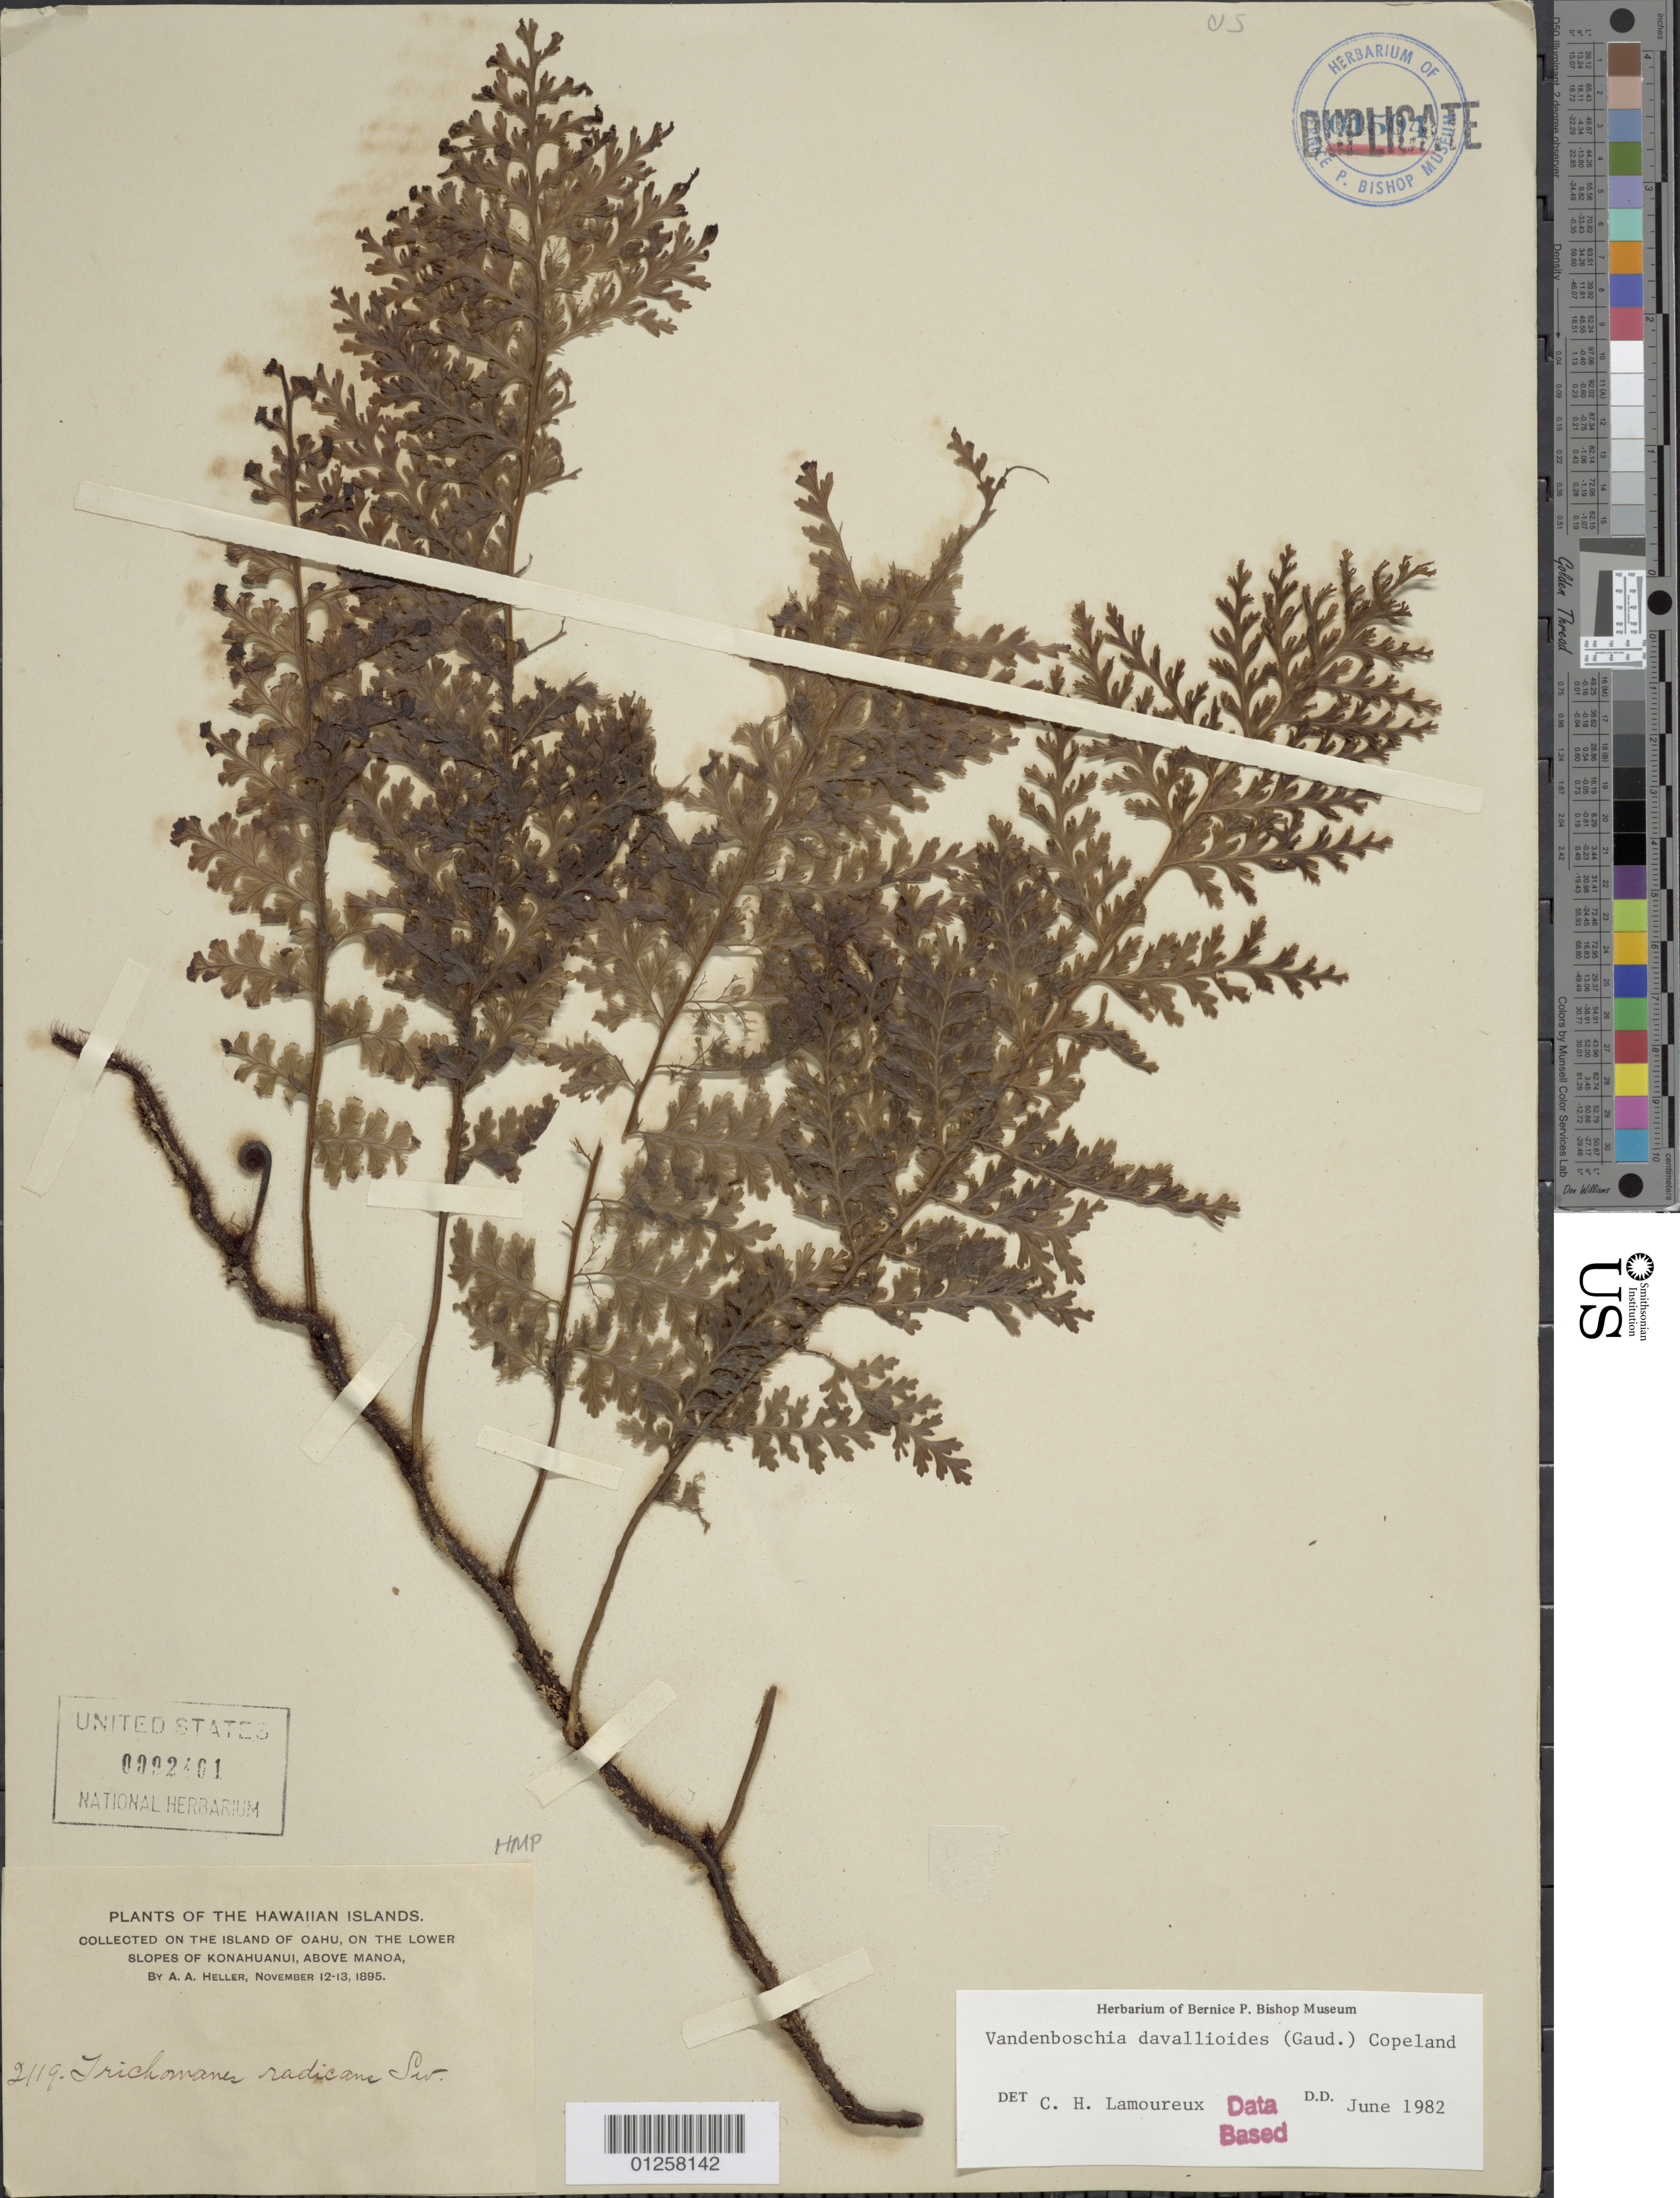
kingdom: Plantae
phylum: Tracheophyta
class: Polypodiopsida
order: Hymenophyllales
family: Hymenophyllaceae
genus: Vandenboschia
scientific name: Vandenboschia davallioides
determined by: Lamoureux, C. H.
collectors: A. A. Heller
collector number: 2119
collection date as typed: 12 Nov 1895 to 13 Nov 1895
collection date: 1895-11-12/1895-11-13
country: United States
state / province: Hawaii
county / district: Honolulu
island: Oahu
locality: Lower slopes of Konahuanui, above Manoa.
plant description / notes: Voucher, State contract UCI1998-1 (ESP)-042 field no. Hawaii 259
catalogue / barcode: US 992401